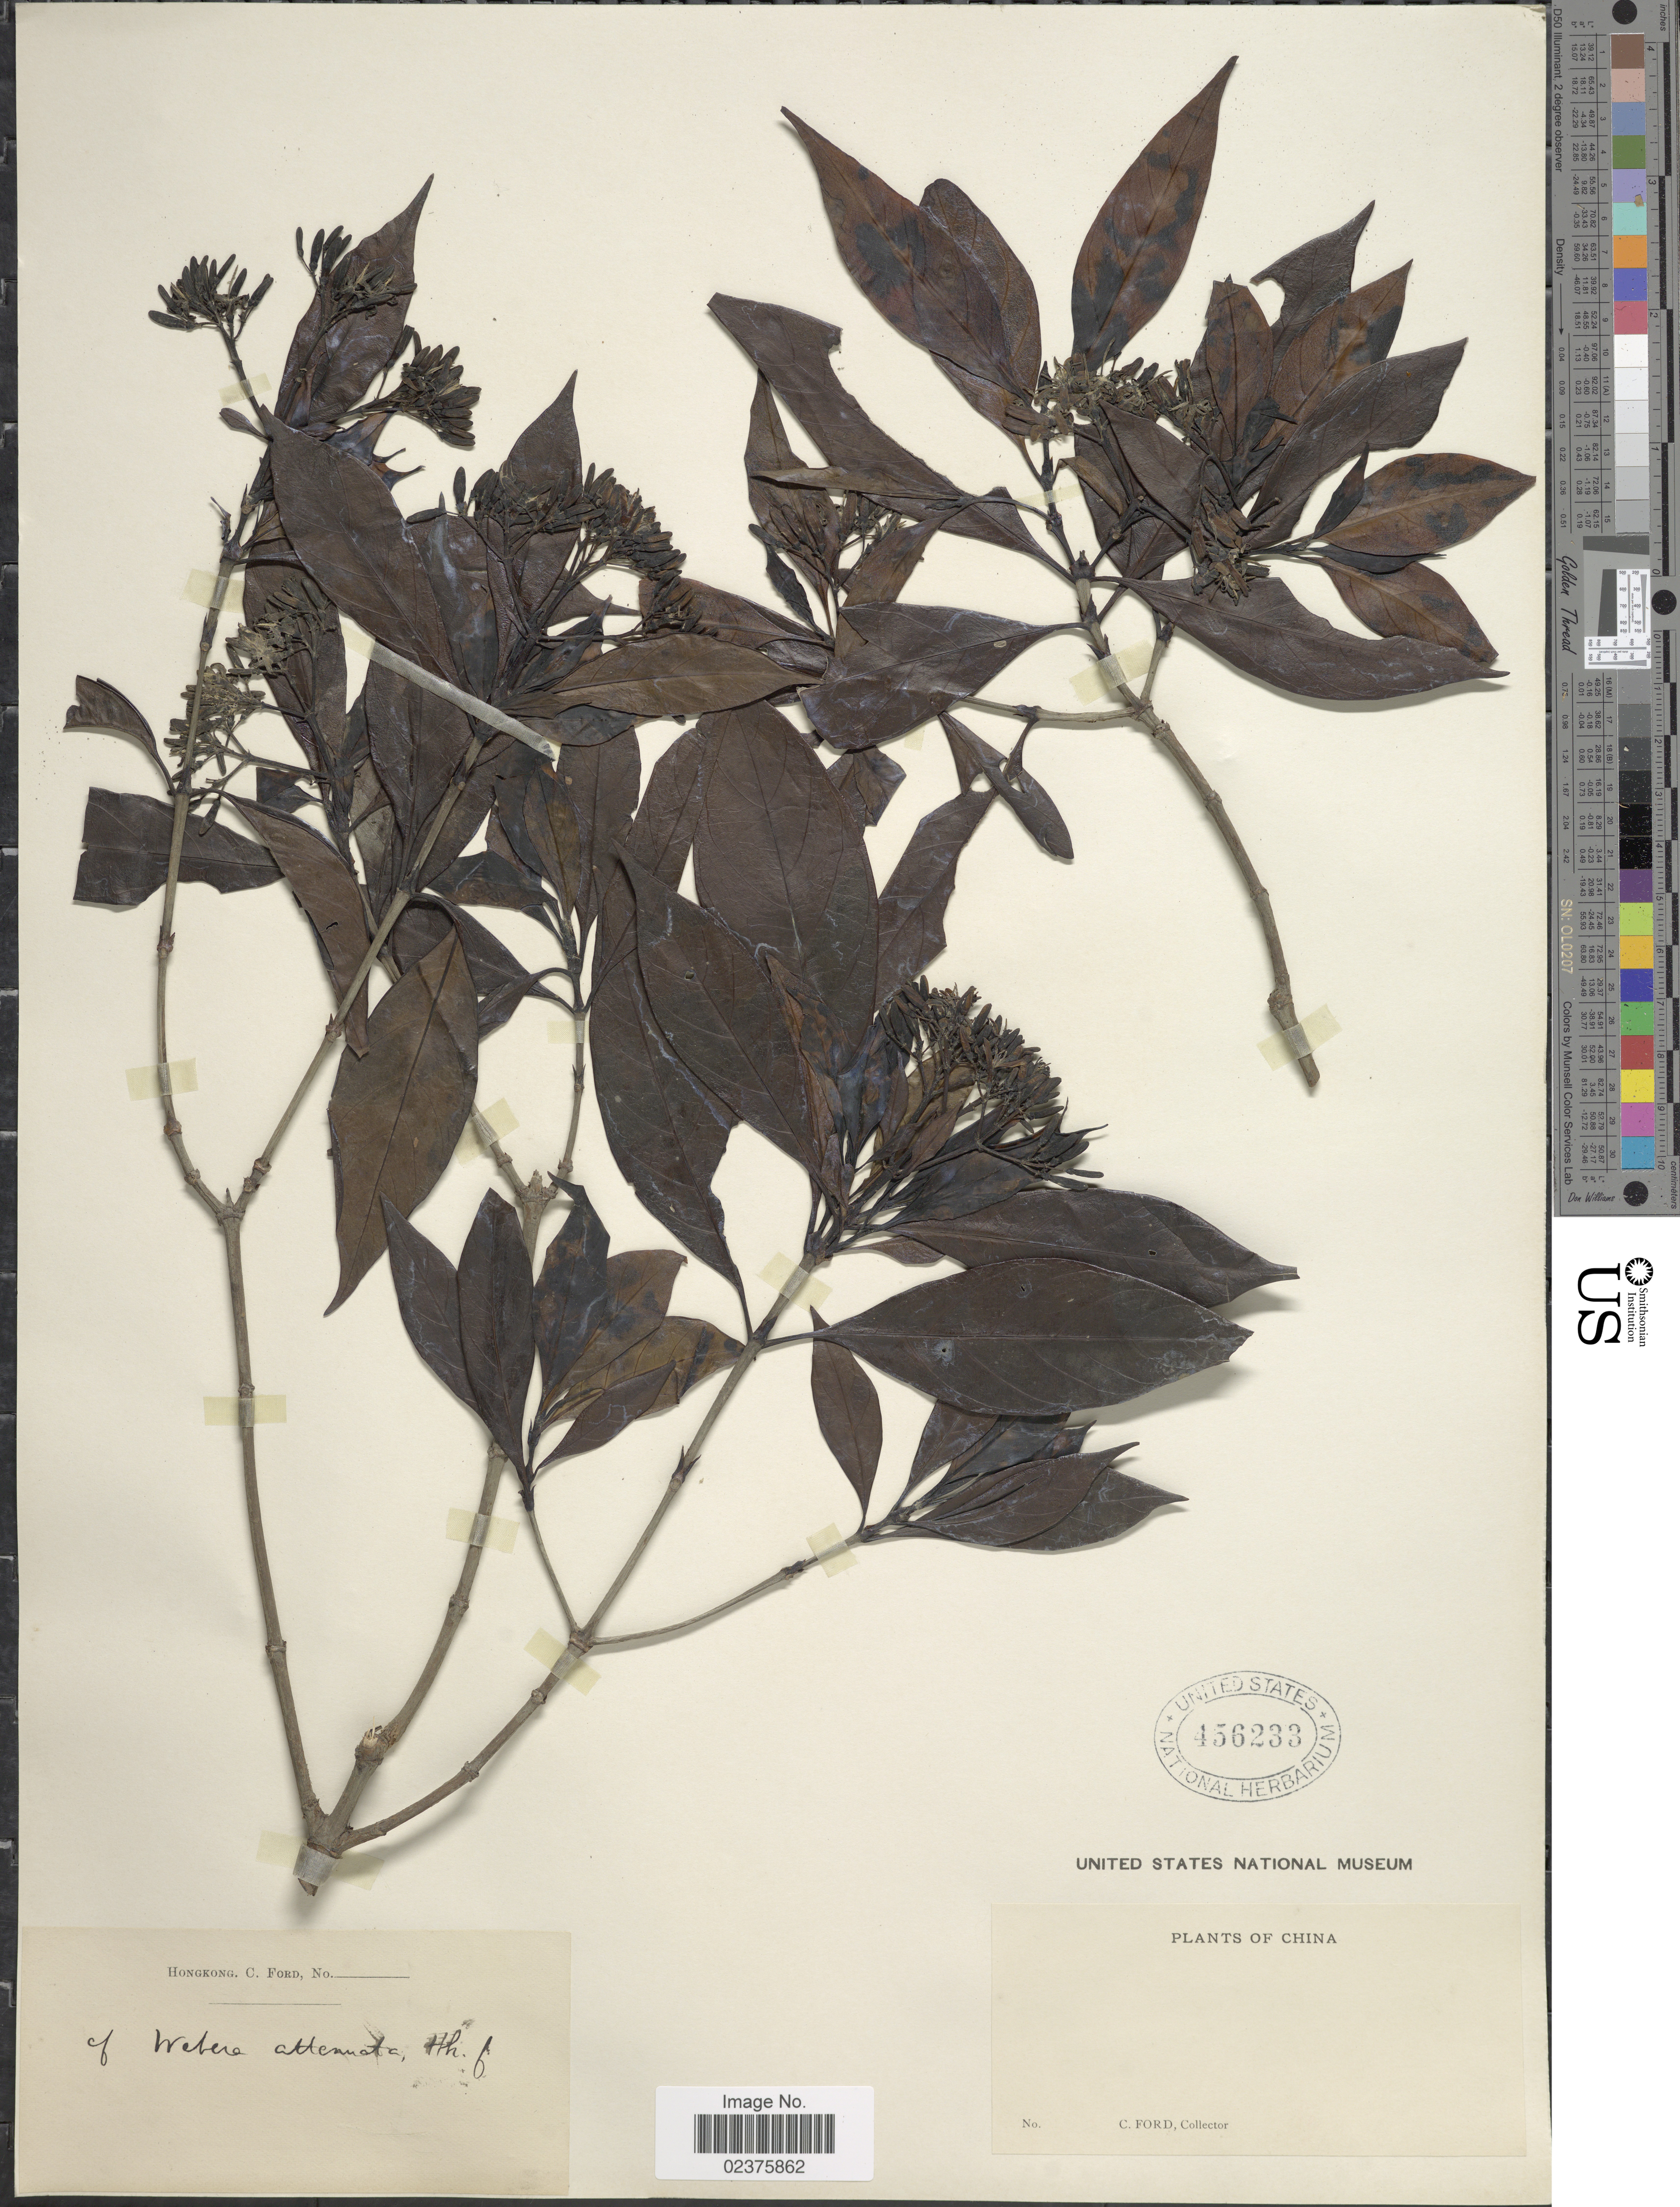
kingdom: Plantae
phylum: Tracheophyta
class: Magnoliopsida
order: Gentianales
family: Rubiaceae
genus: Tarenna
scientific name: Tarenna attenuata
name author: (Hook. f.) Hutchinson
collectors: C. Ford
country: China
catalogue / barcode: US 456233